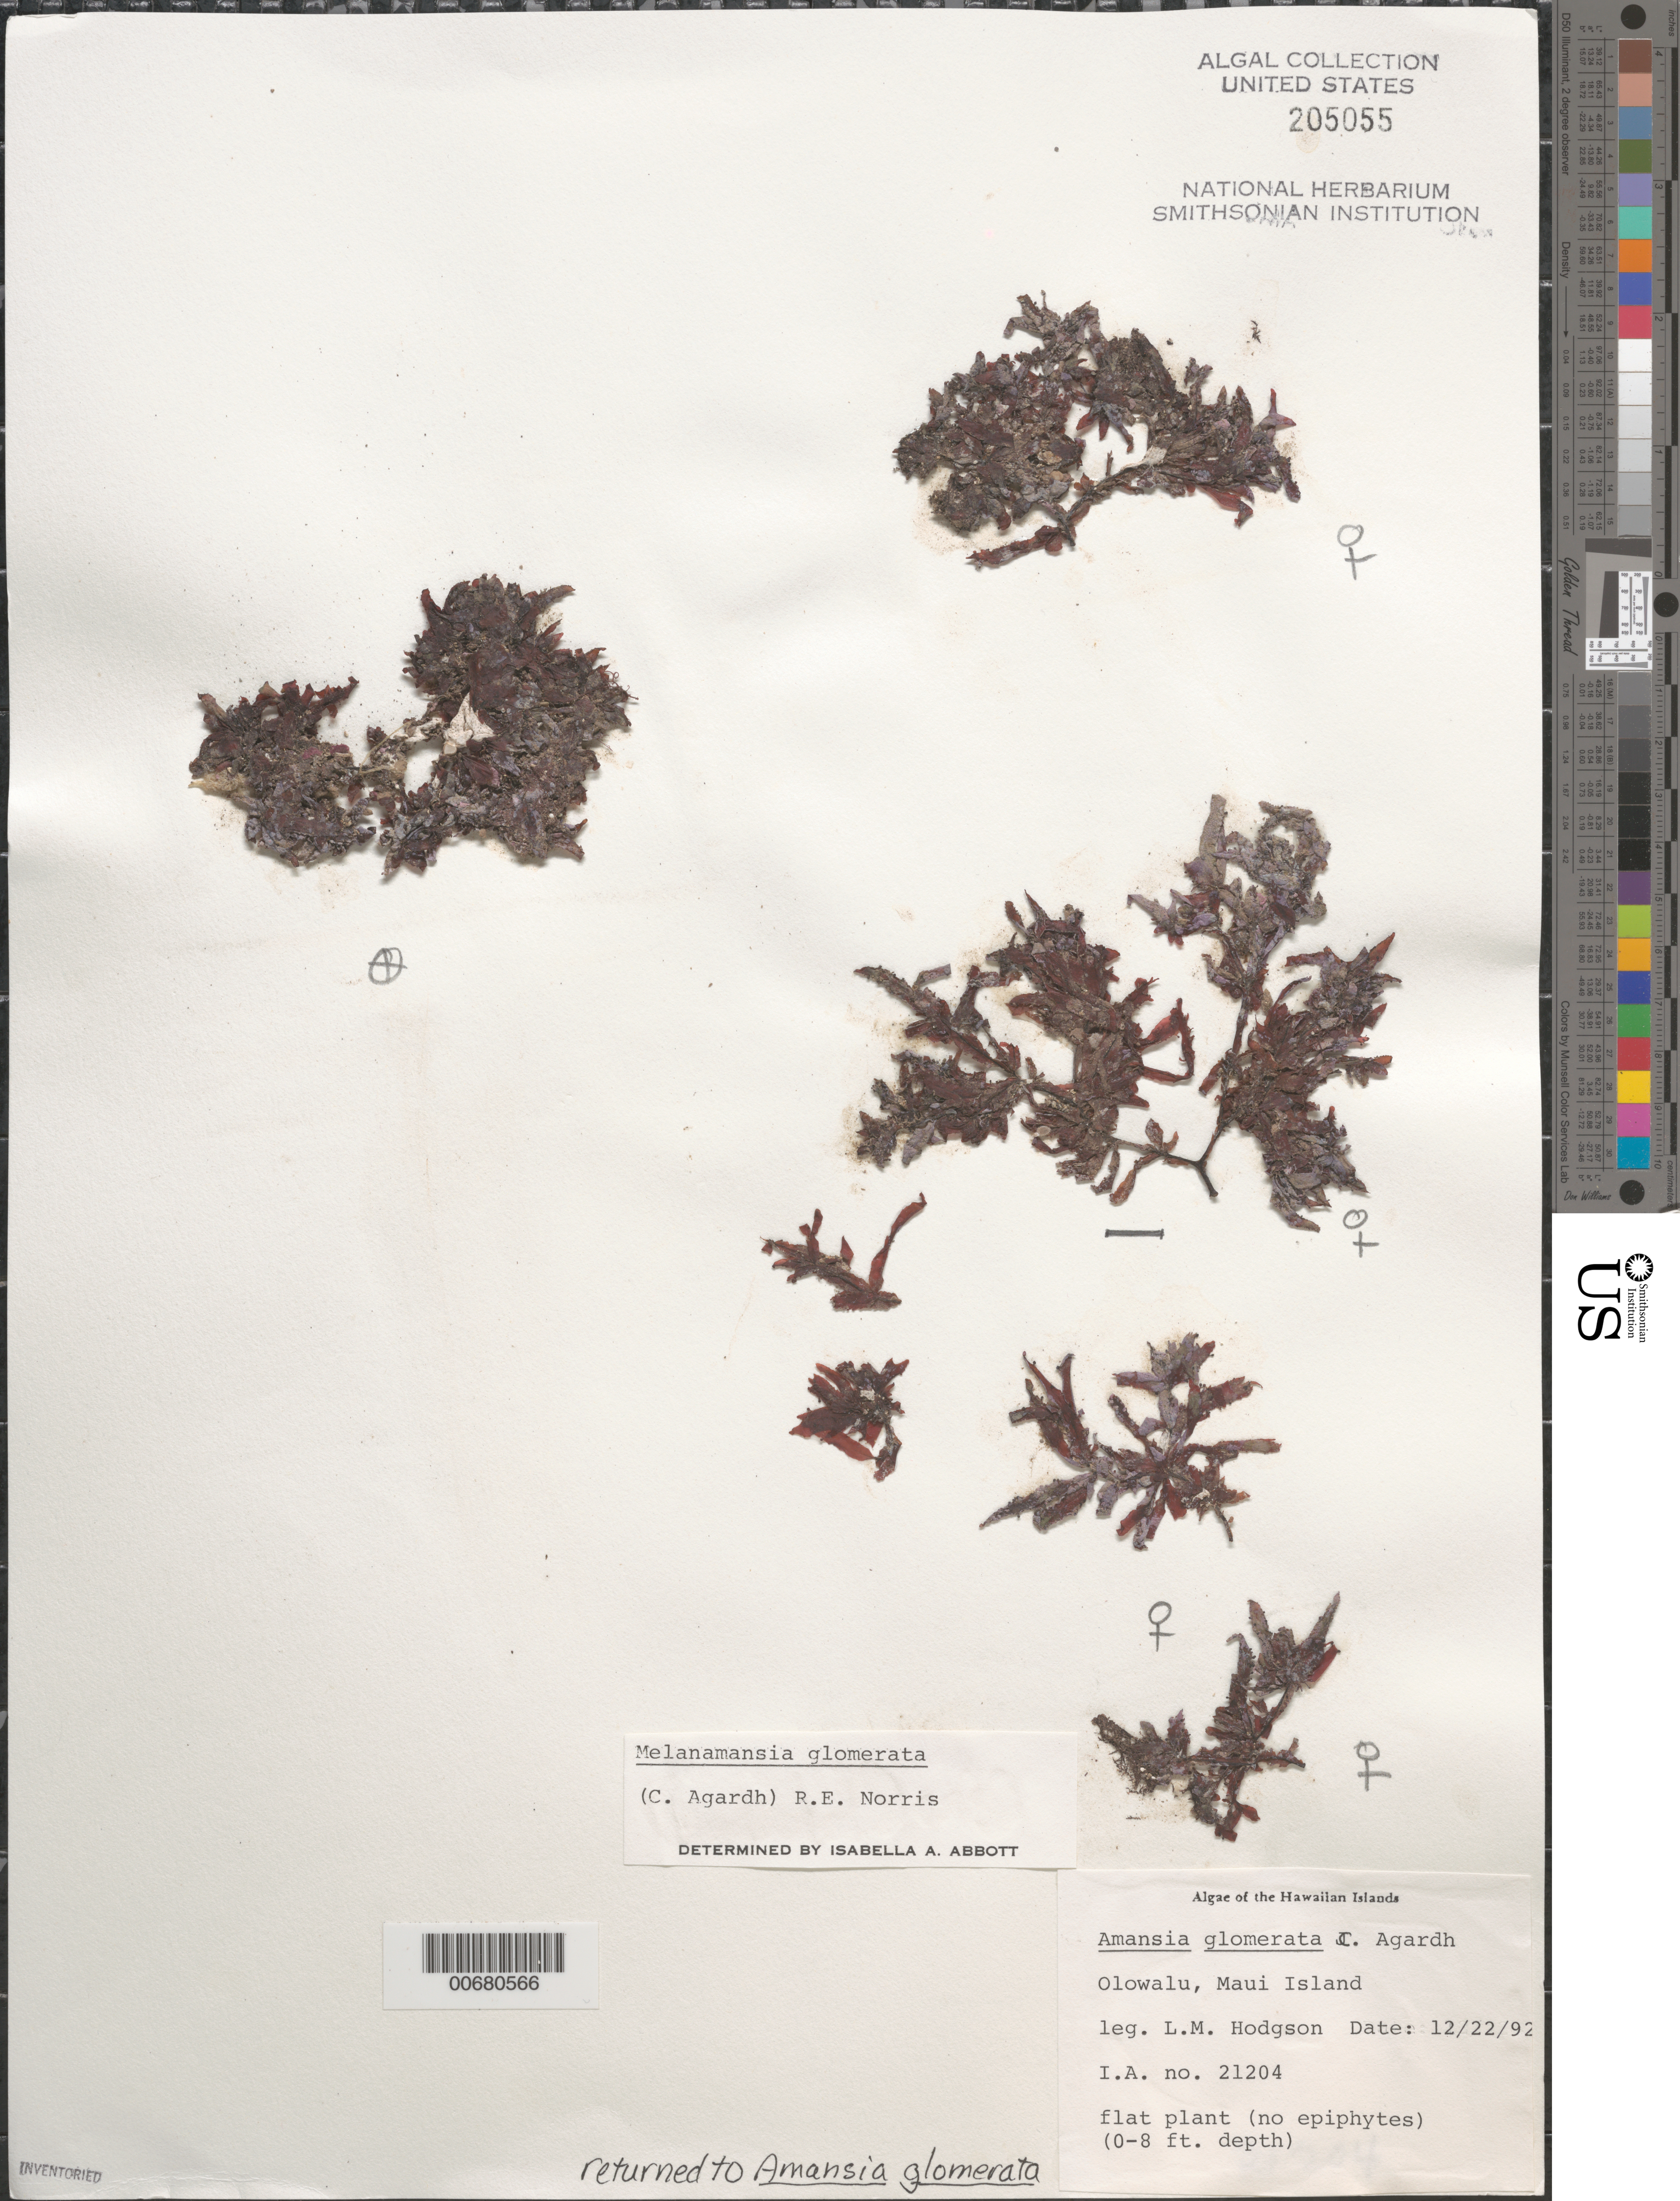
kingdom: Plantae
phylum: Rhodophyta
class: Florideophyceae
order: Ceramiales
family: Rhodomelaceae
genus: Amansia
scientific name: Amansia glomerata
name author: C. Agardh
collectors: L. M. Hodgson et al.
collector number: IAA 21204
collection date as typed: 22 Dec 1992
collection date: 1992-12-22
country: United States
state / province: Hawaii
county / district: Maui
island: Maui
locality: Olowalu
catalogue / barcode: US 205055